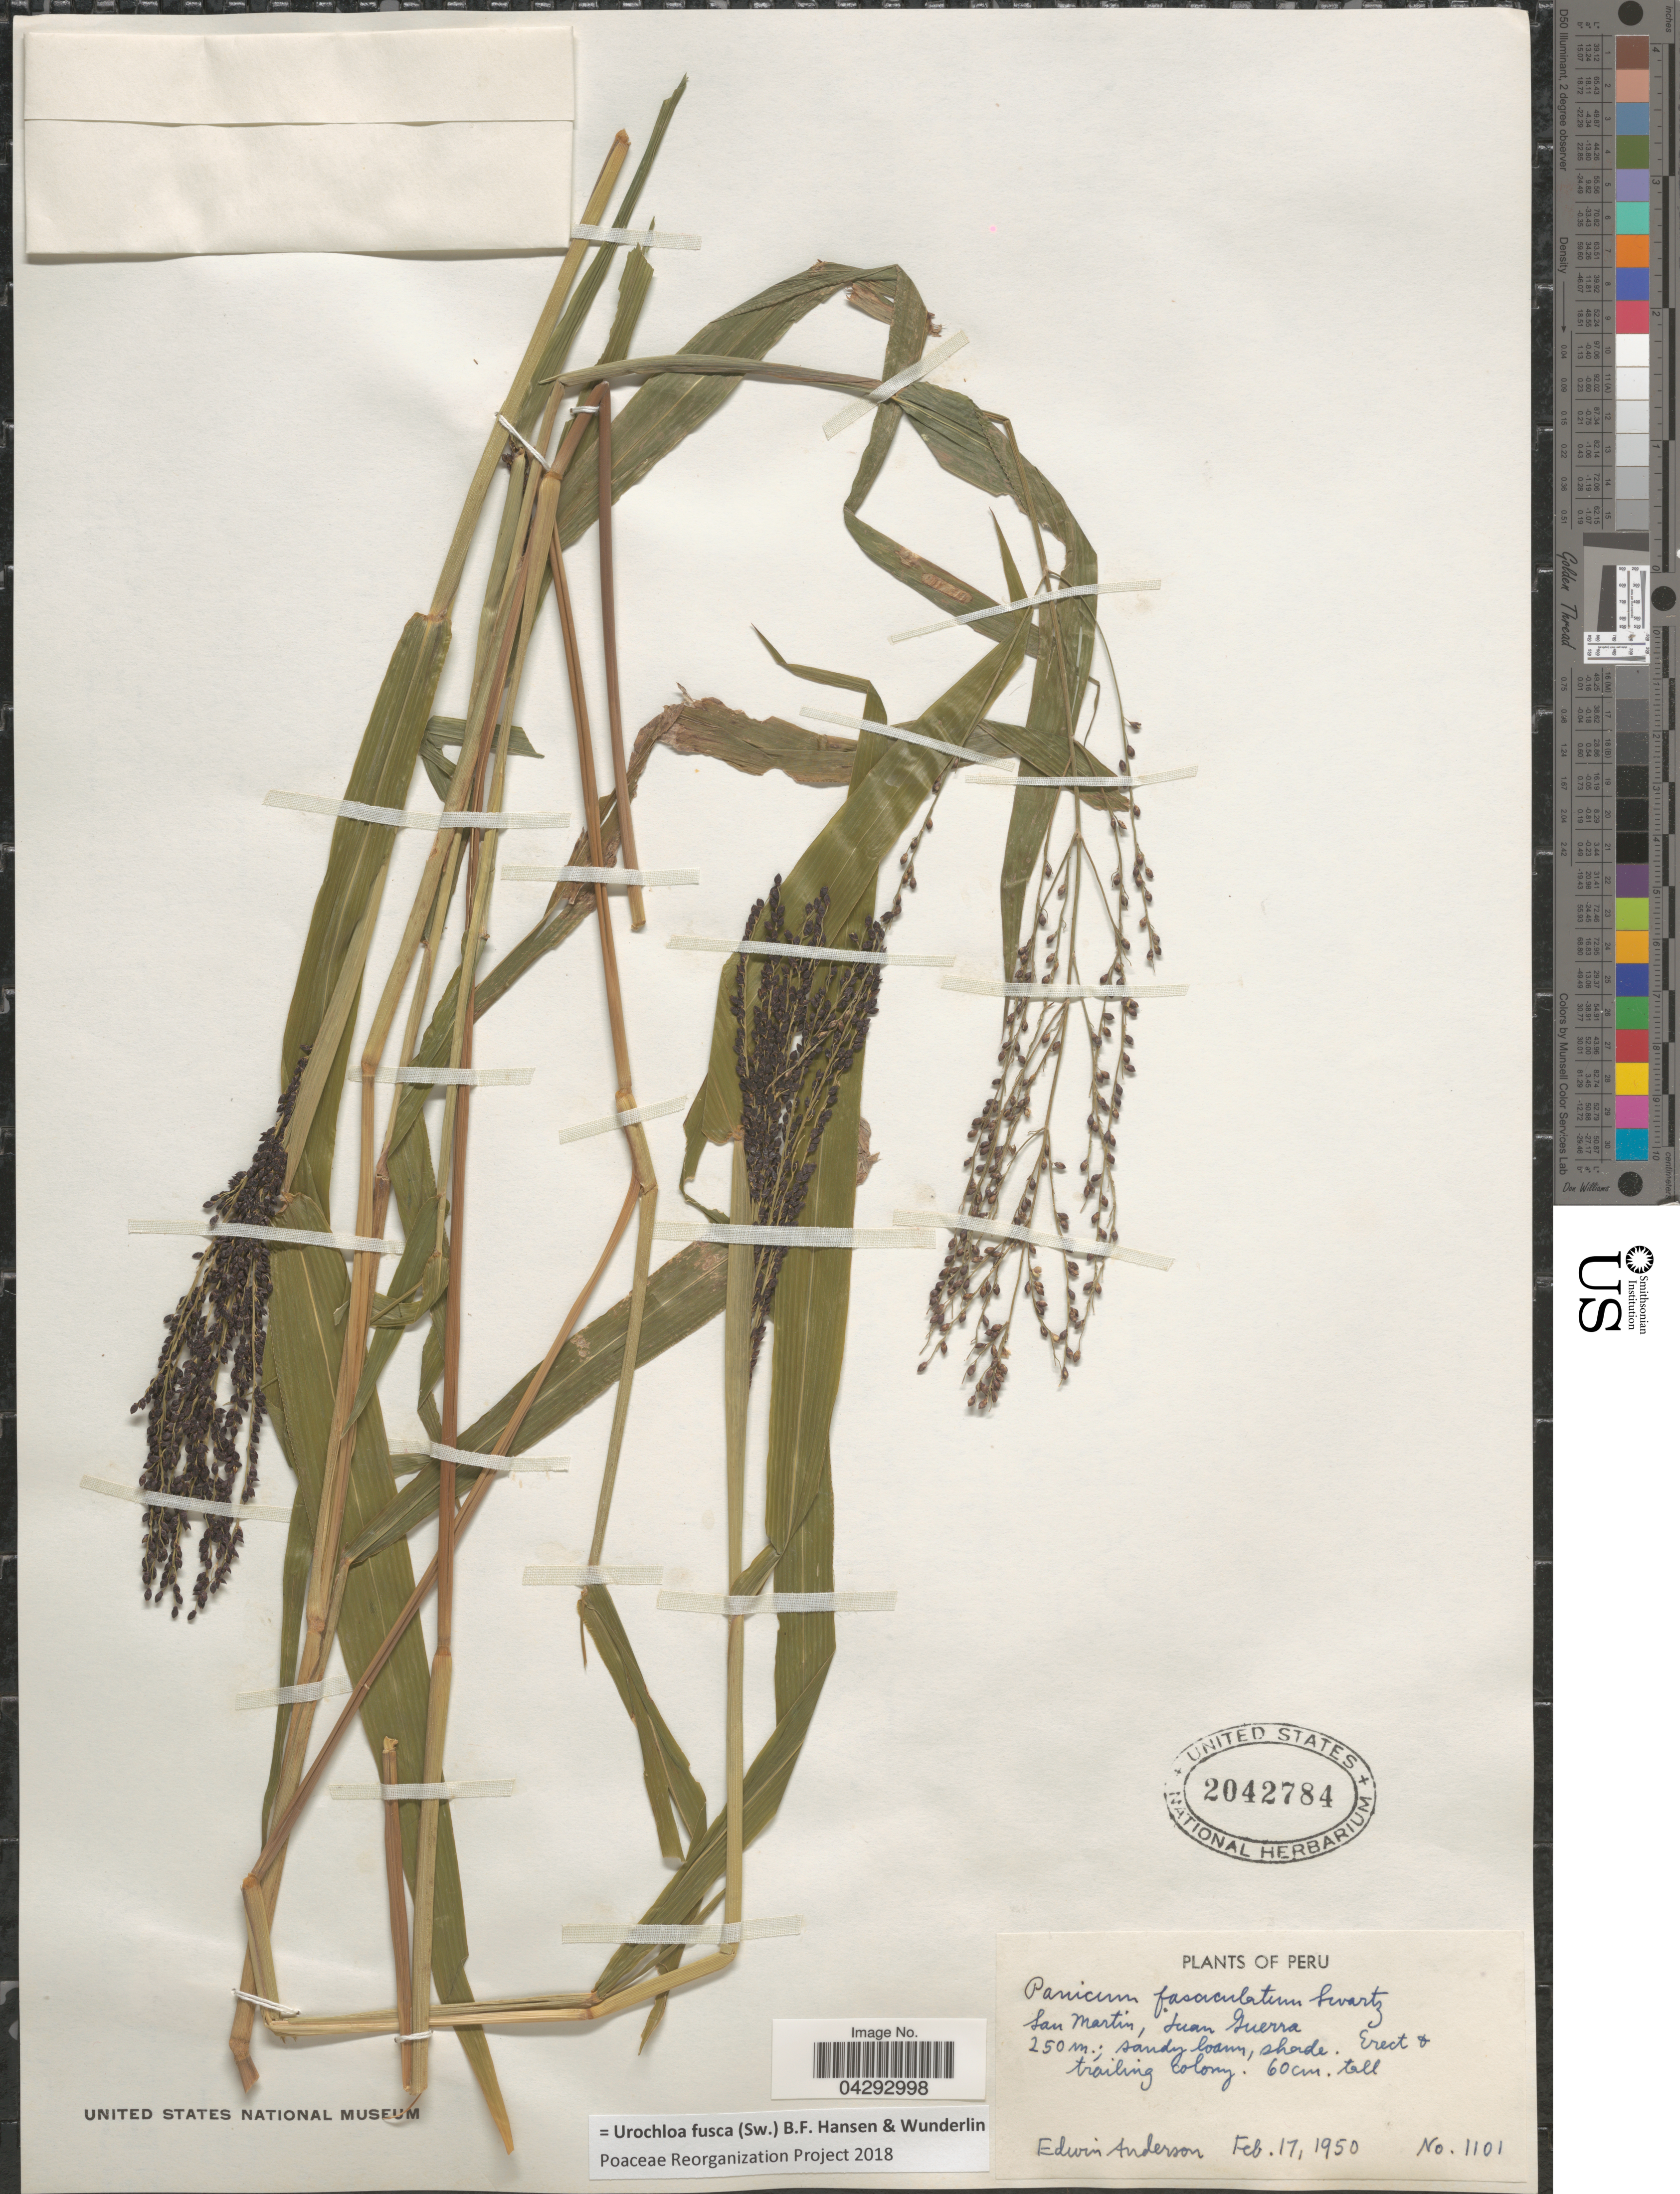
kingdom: Plantae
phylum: Tracheophyta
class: Liliopsida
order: Poales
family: Poaceae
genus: Urochloa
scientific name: Urochloa fusca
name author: (Sw.) B.F. Hansen & Wunderlin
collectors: E. Anderson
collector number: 1101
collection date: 1950-02-17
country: Peru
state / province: San Martín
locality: Juan Guerra.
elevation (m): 250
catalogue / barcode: US 2042784